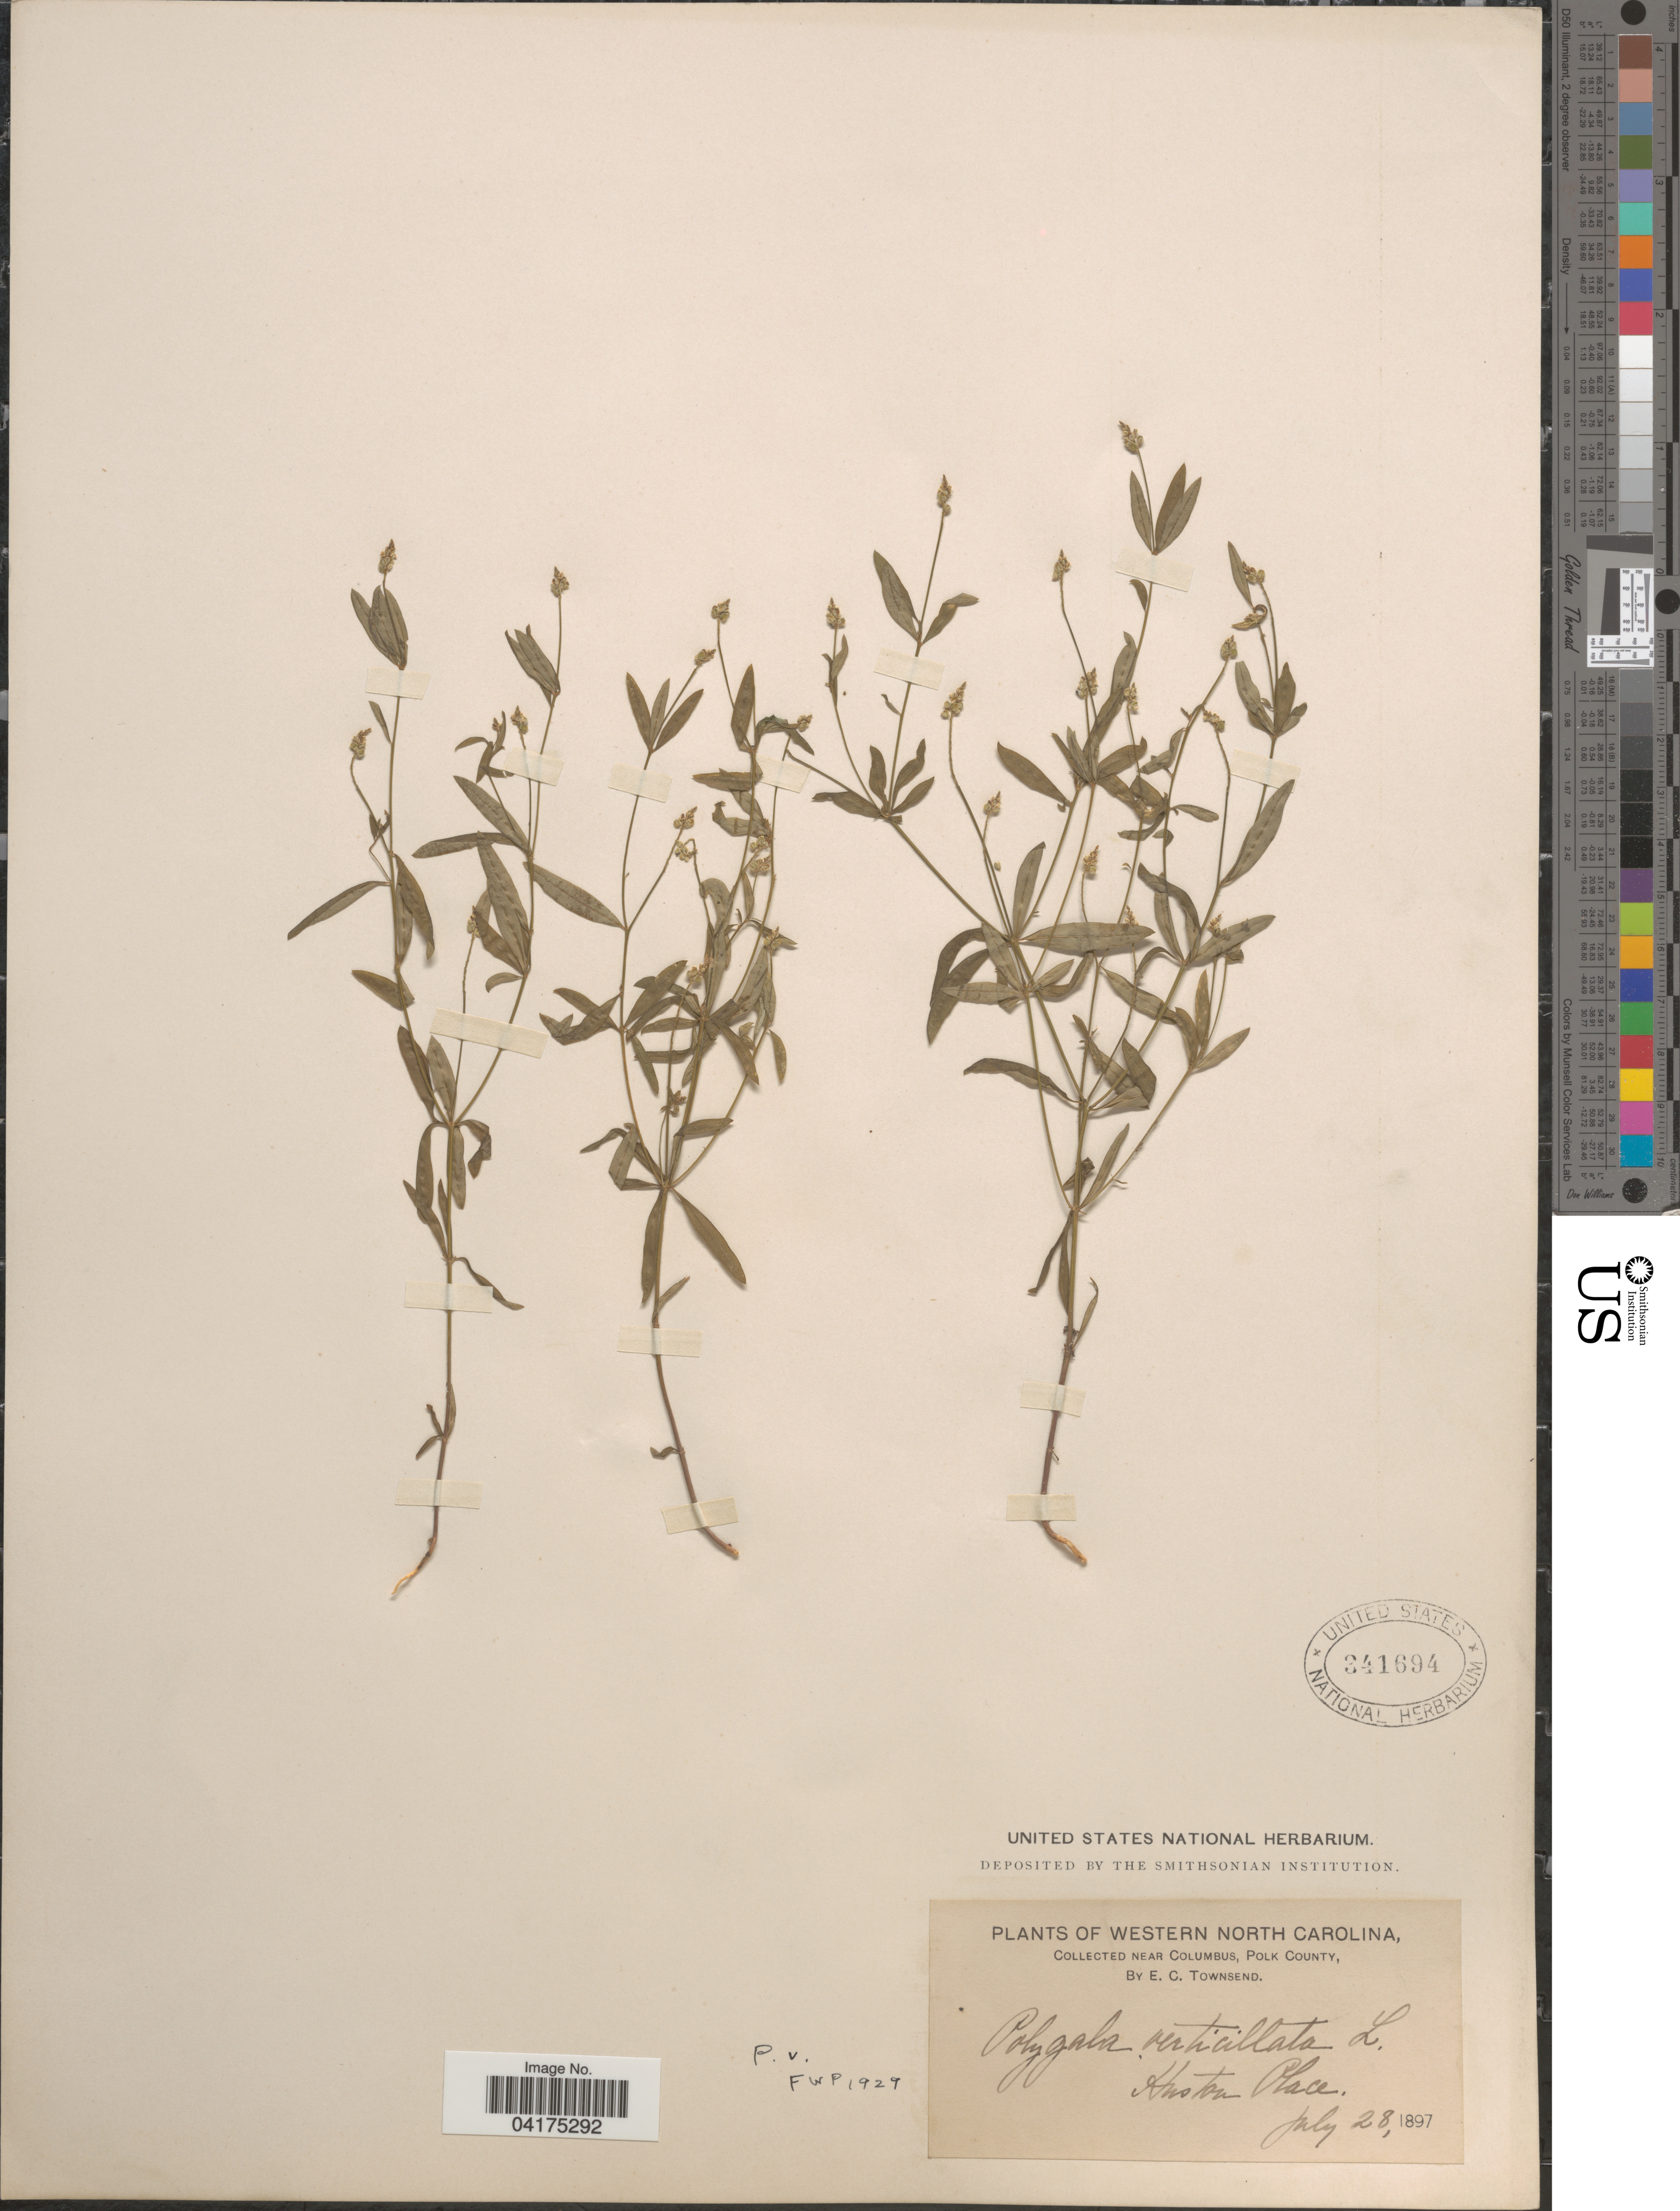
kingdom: Plantae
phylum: Tracheophyta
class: Magnoliopsida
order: Fabales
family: Polygalaceae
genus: Polygala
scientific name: Polygala verticillata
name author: L.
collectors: E. C. Townsend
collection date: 1897-07-28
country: United States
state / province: North Carolina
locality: Western North Carolina. Near Columbus, Polk County. Huston Place.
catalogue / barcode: US 341694